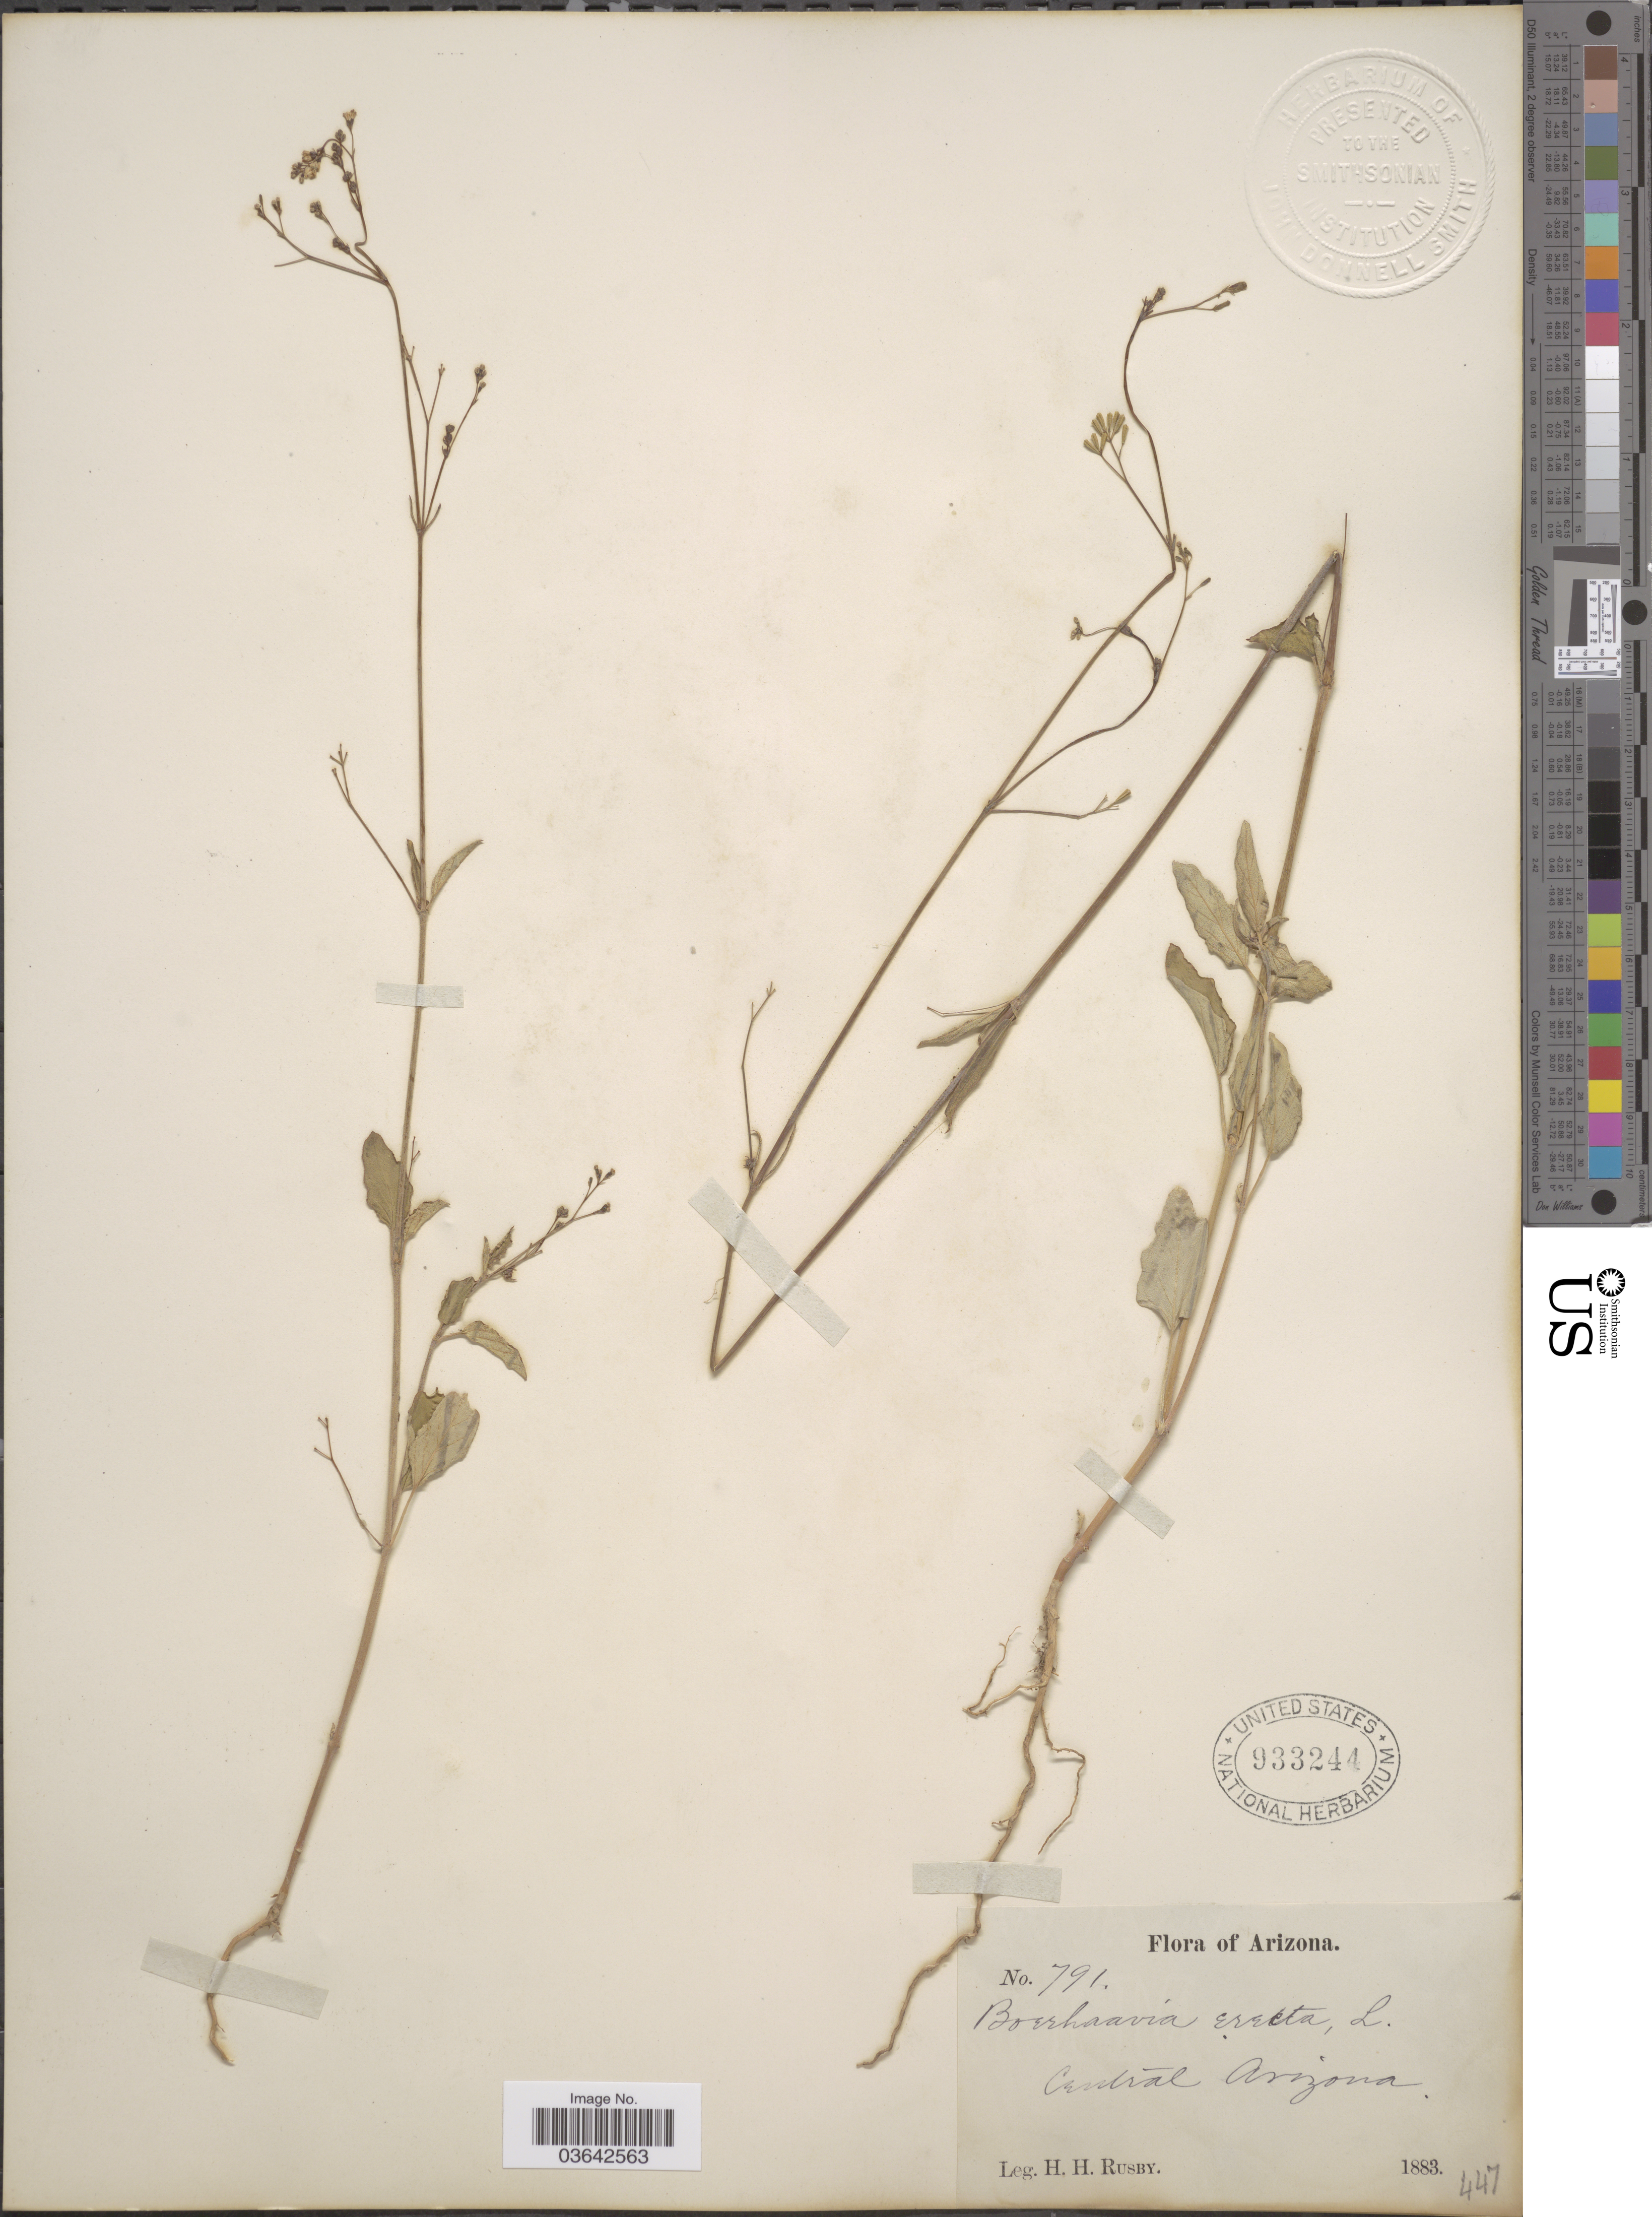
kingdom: Plantae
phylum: Tracheophyta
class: Magnoliopsida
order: Caryophyllales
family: Nyctaginaceae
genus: Boerhavia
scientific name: Boerhavia erecta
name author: L.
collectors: H. H. Rusby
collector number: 791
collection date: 1883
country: United States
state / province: Arizona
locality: Central Arizona.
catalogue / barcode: US 933244